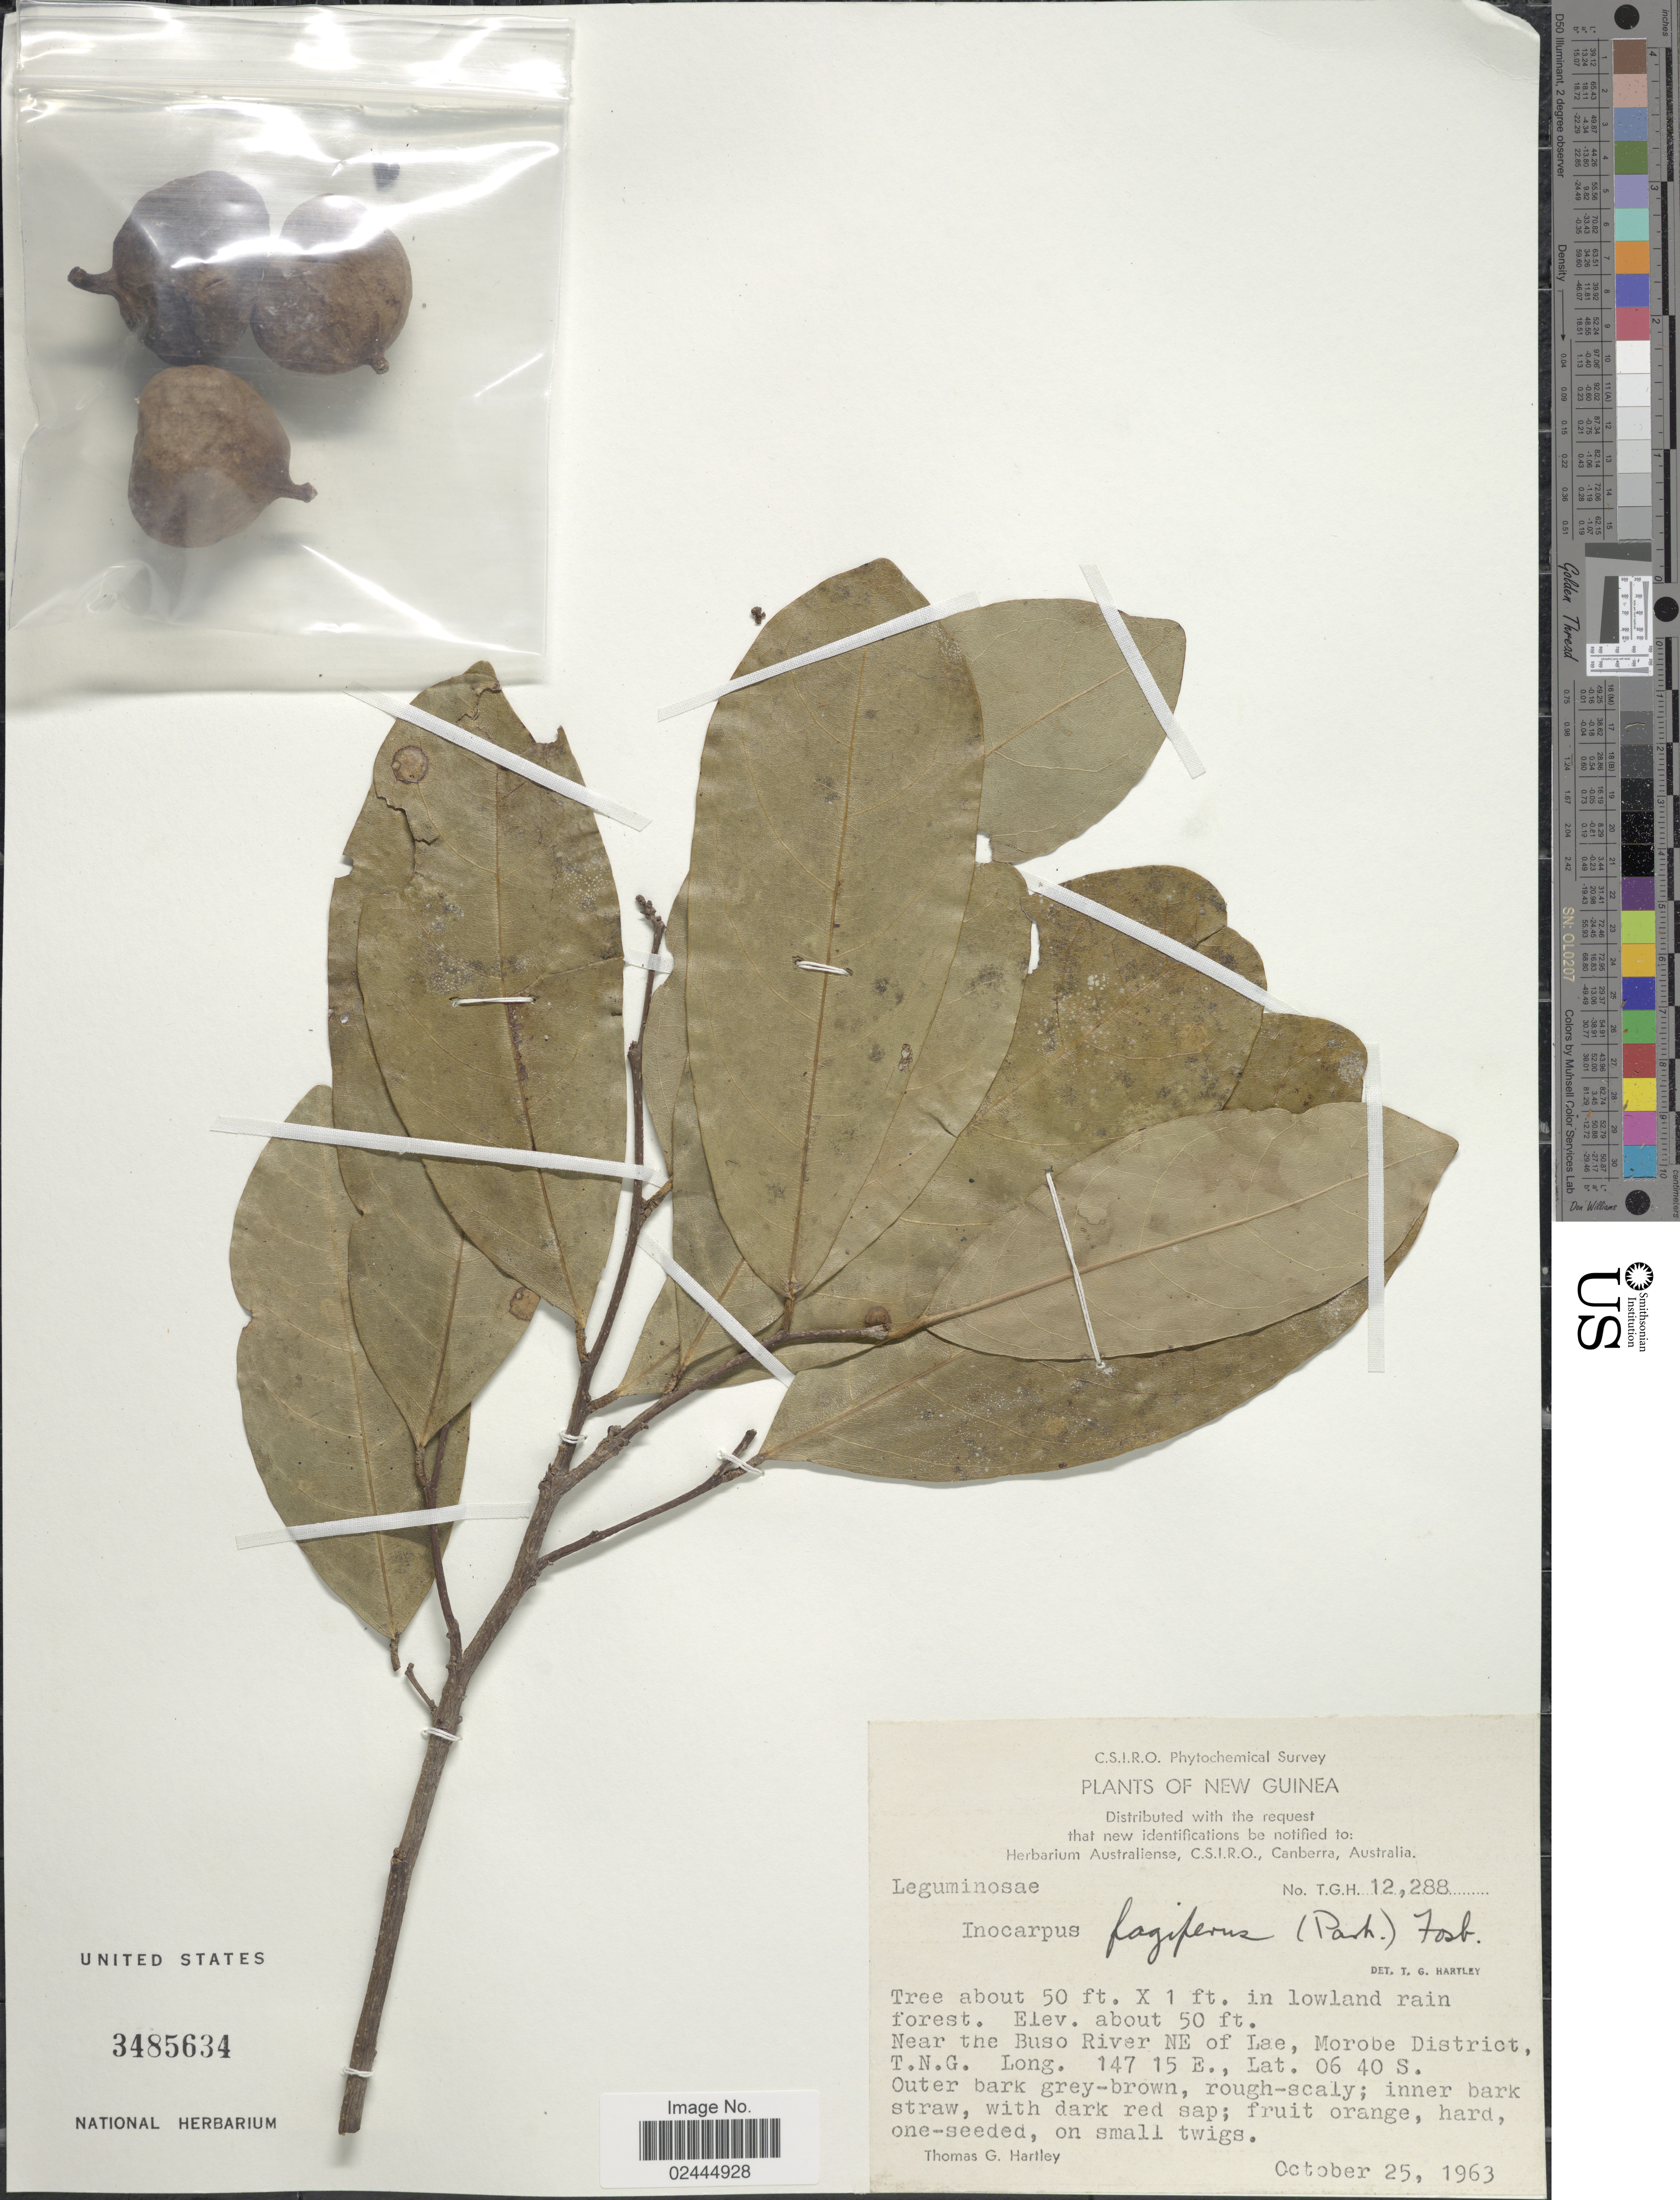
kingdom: Plantae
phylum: Tracheophyta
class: Magnoliopsida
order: Fabales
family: Fabaceae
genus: Inocarpus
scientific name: Inocarpus fagifer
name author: (Parkinson) Fosberg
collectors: T. G. Hartley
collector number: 12288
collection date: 1963-10-25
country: Papua New Guinea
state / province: Morobe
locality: Near the Buso River NE of Lae, Morobe District, T.N.G.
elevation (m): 15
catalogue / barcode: US 3485634